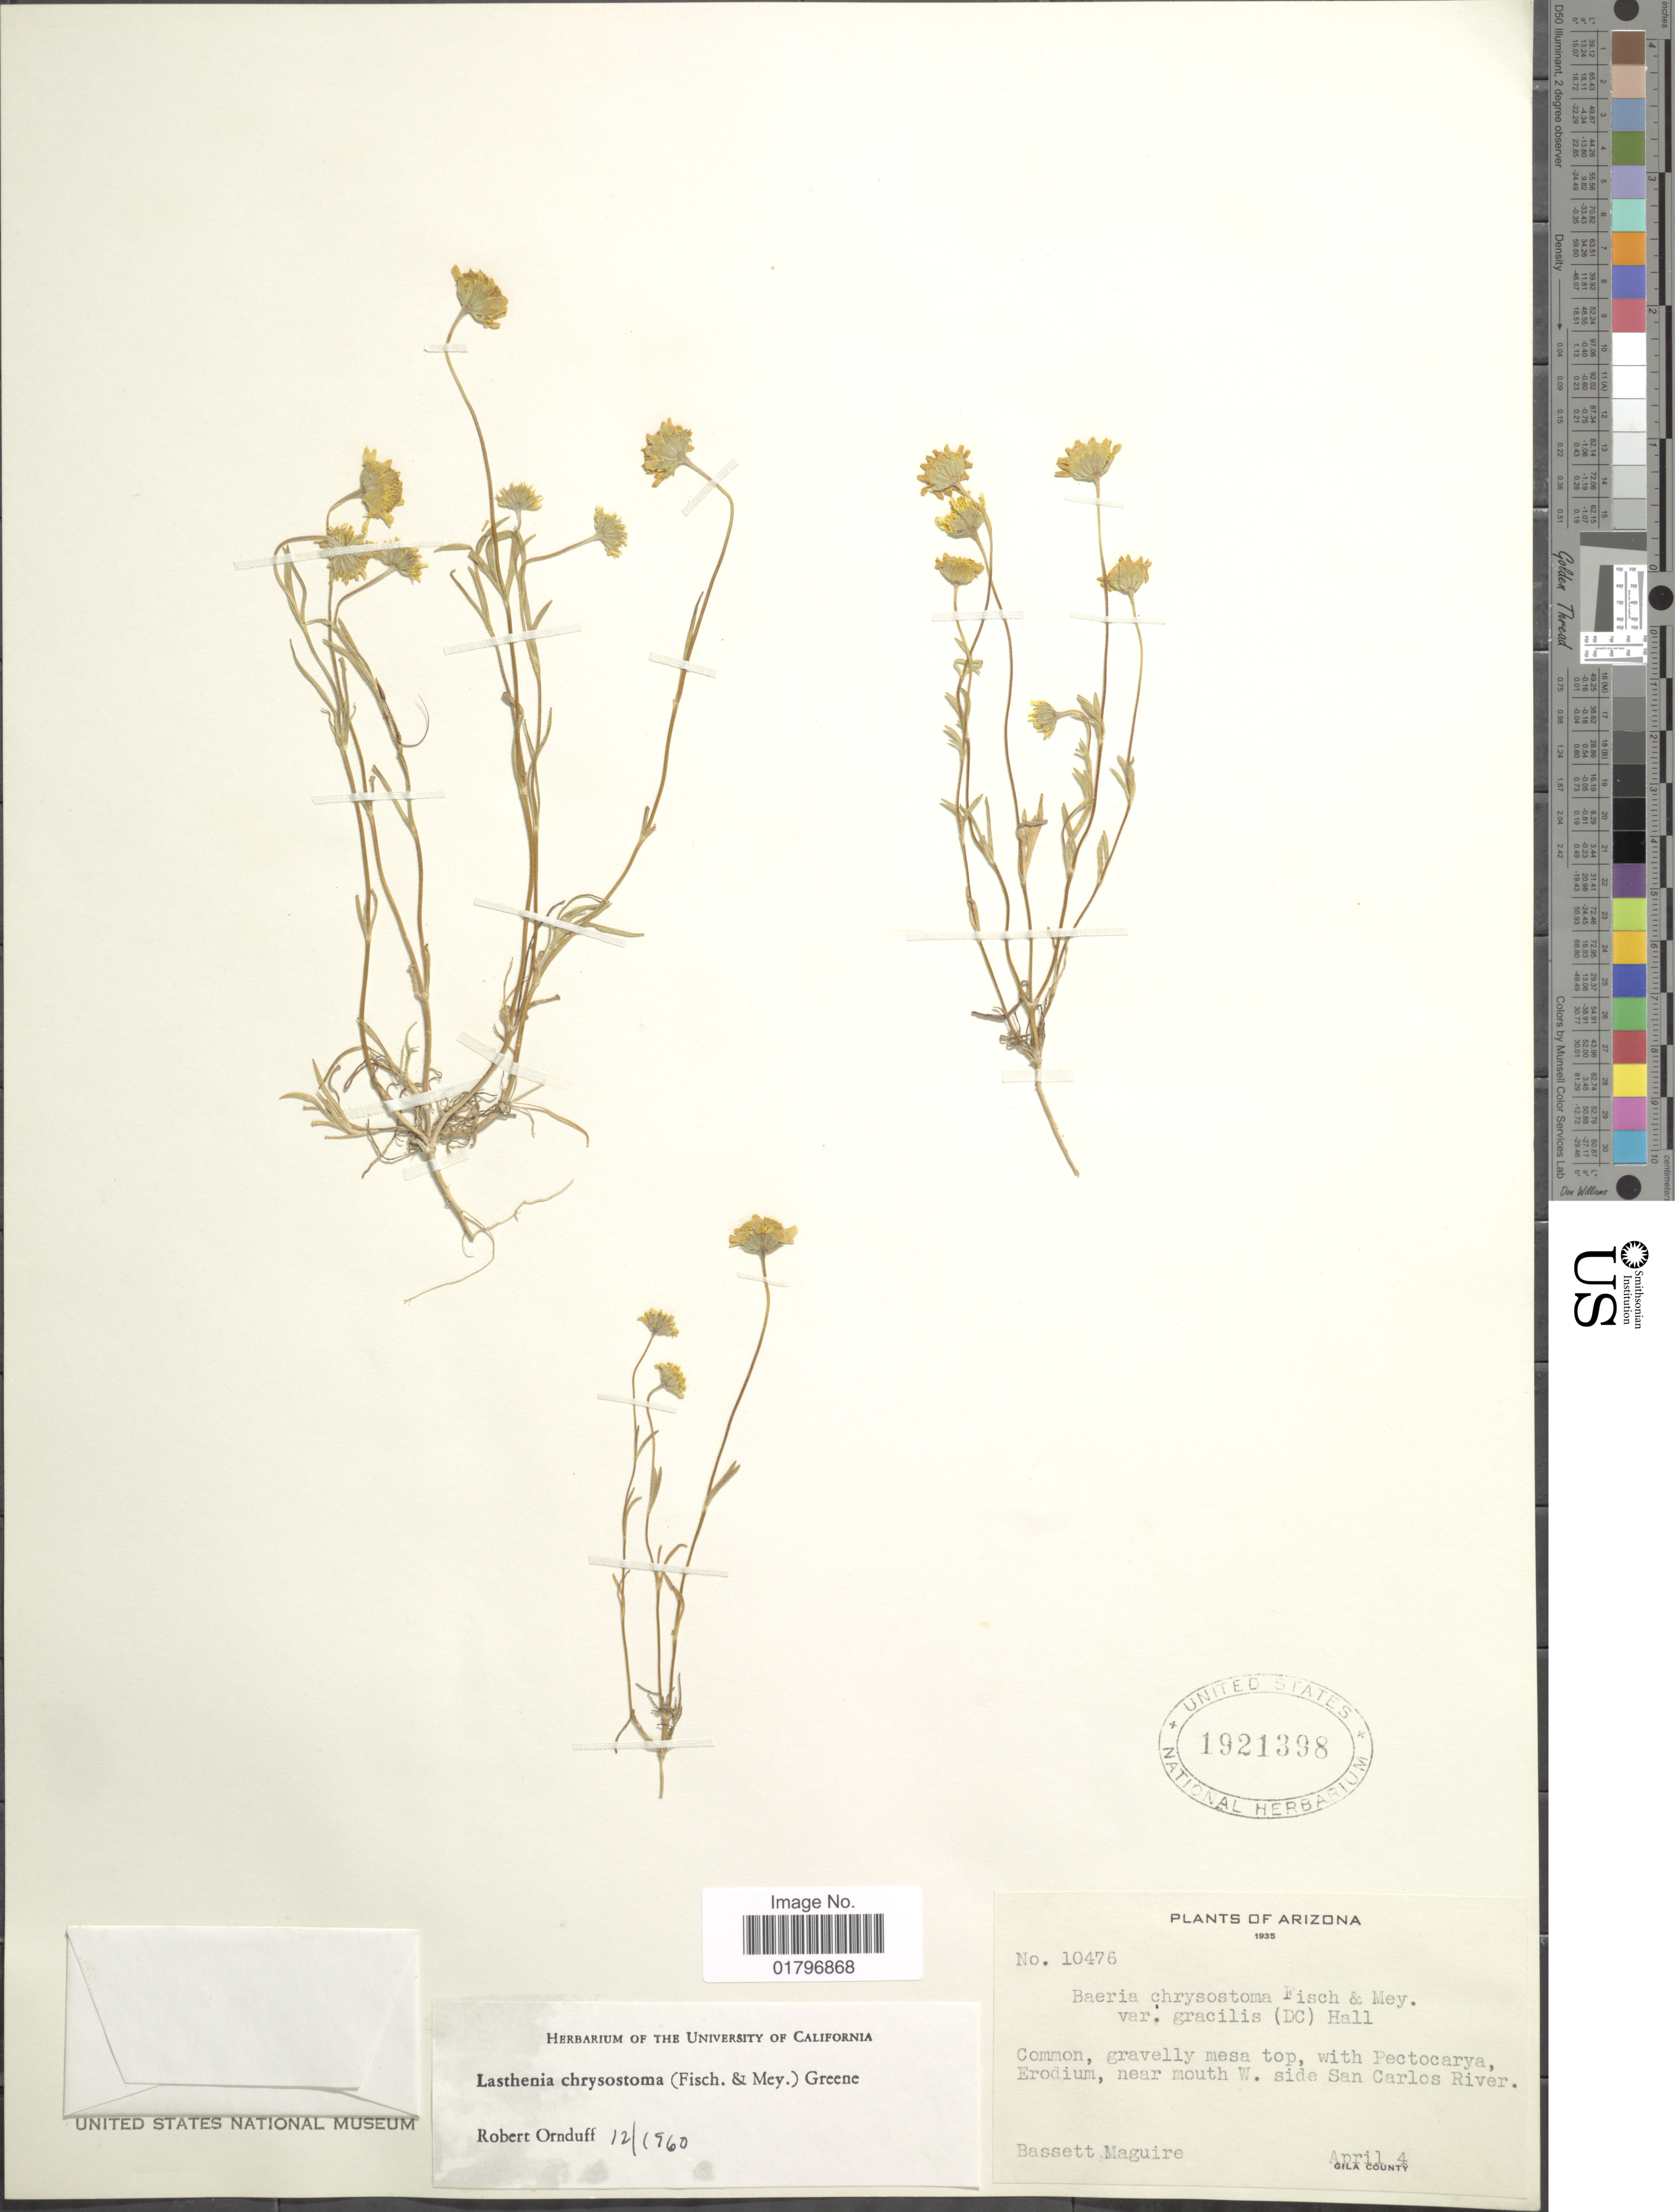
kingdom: Plantae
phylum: Tracheophyta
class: Magnoliopsida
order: Asterales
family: Asteraceae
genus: Lasthenia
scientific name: Lasthenia chrysostoma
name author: (Fisch. & C.A. Mey.) Greene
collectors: B. Maguire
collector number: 10476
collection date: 1935-04-04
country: United States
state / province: Arizona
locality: Near mouth W. side San Carlos River. Gila County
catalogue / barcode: US 1921398